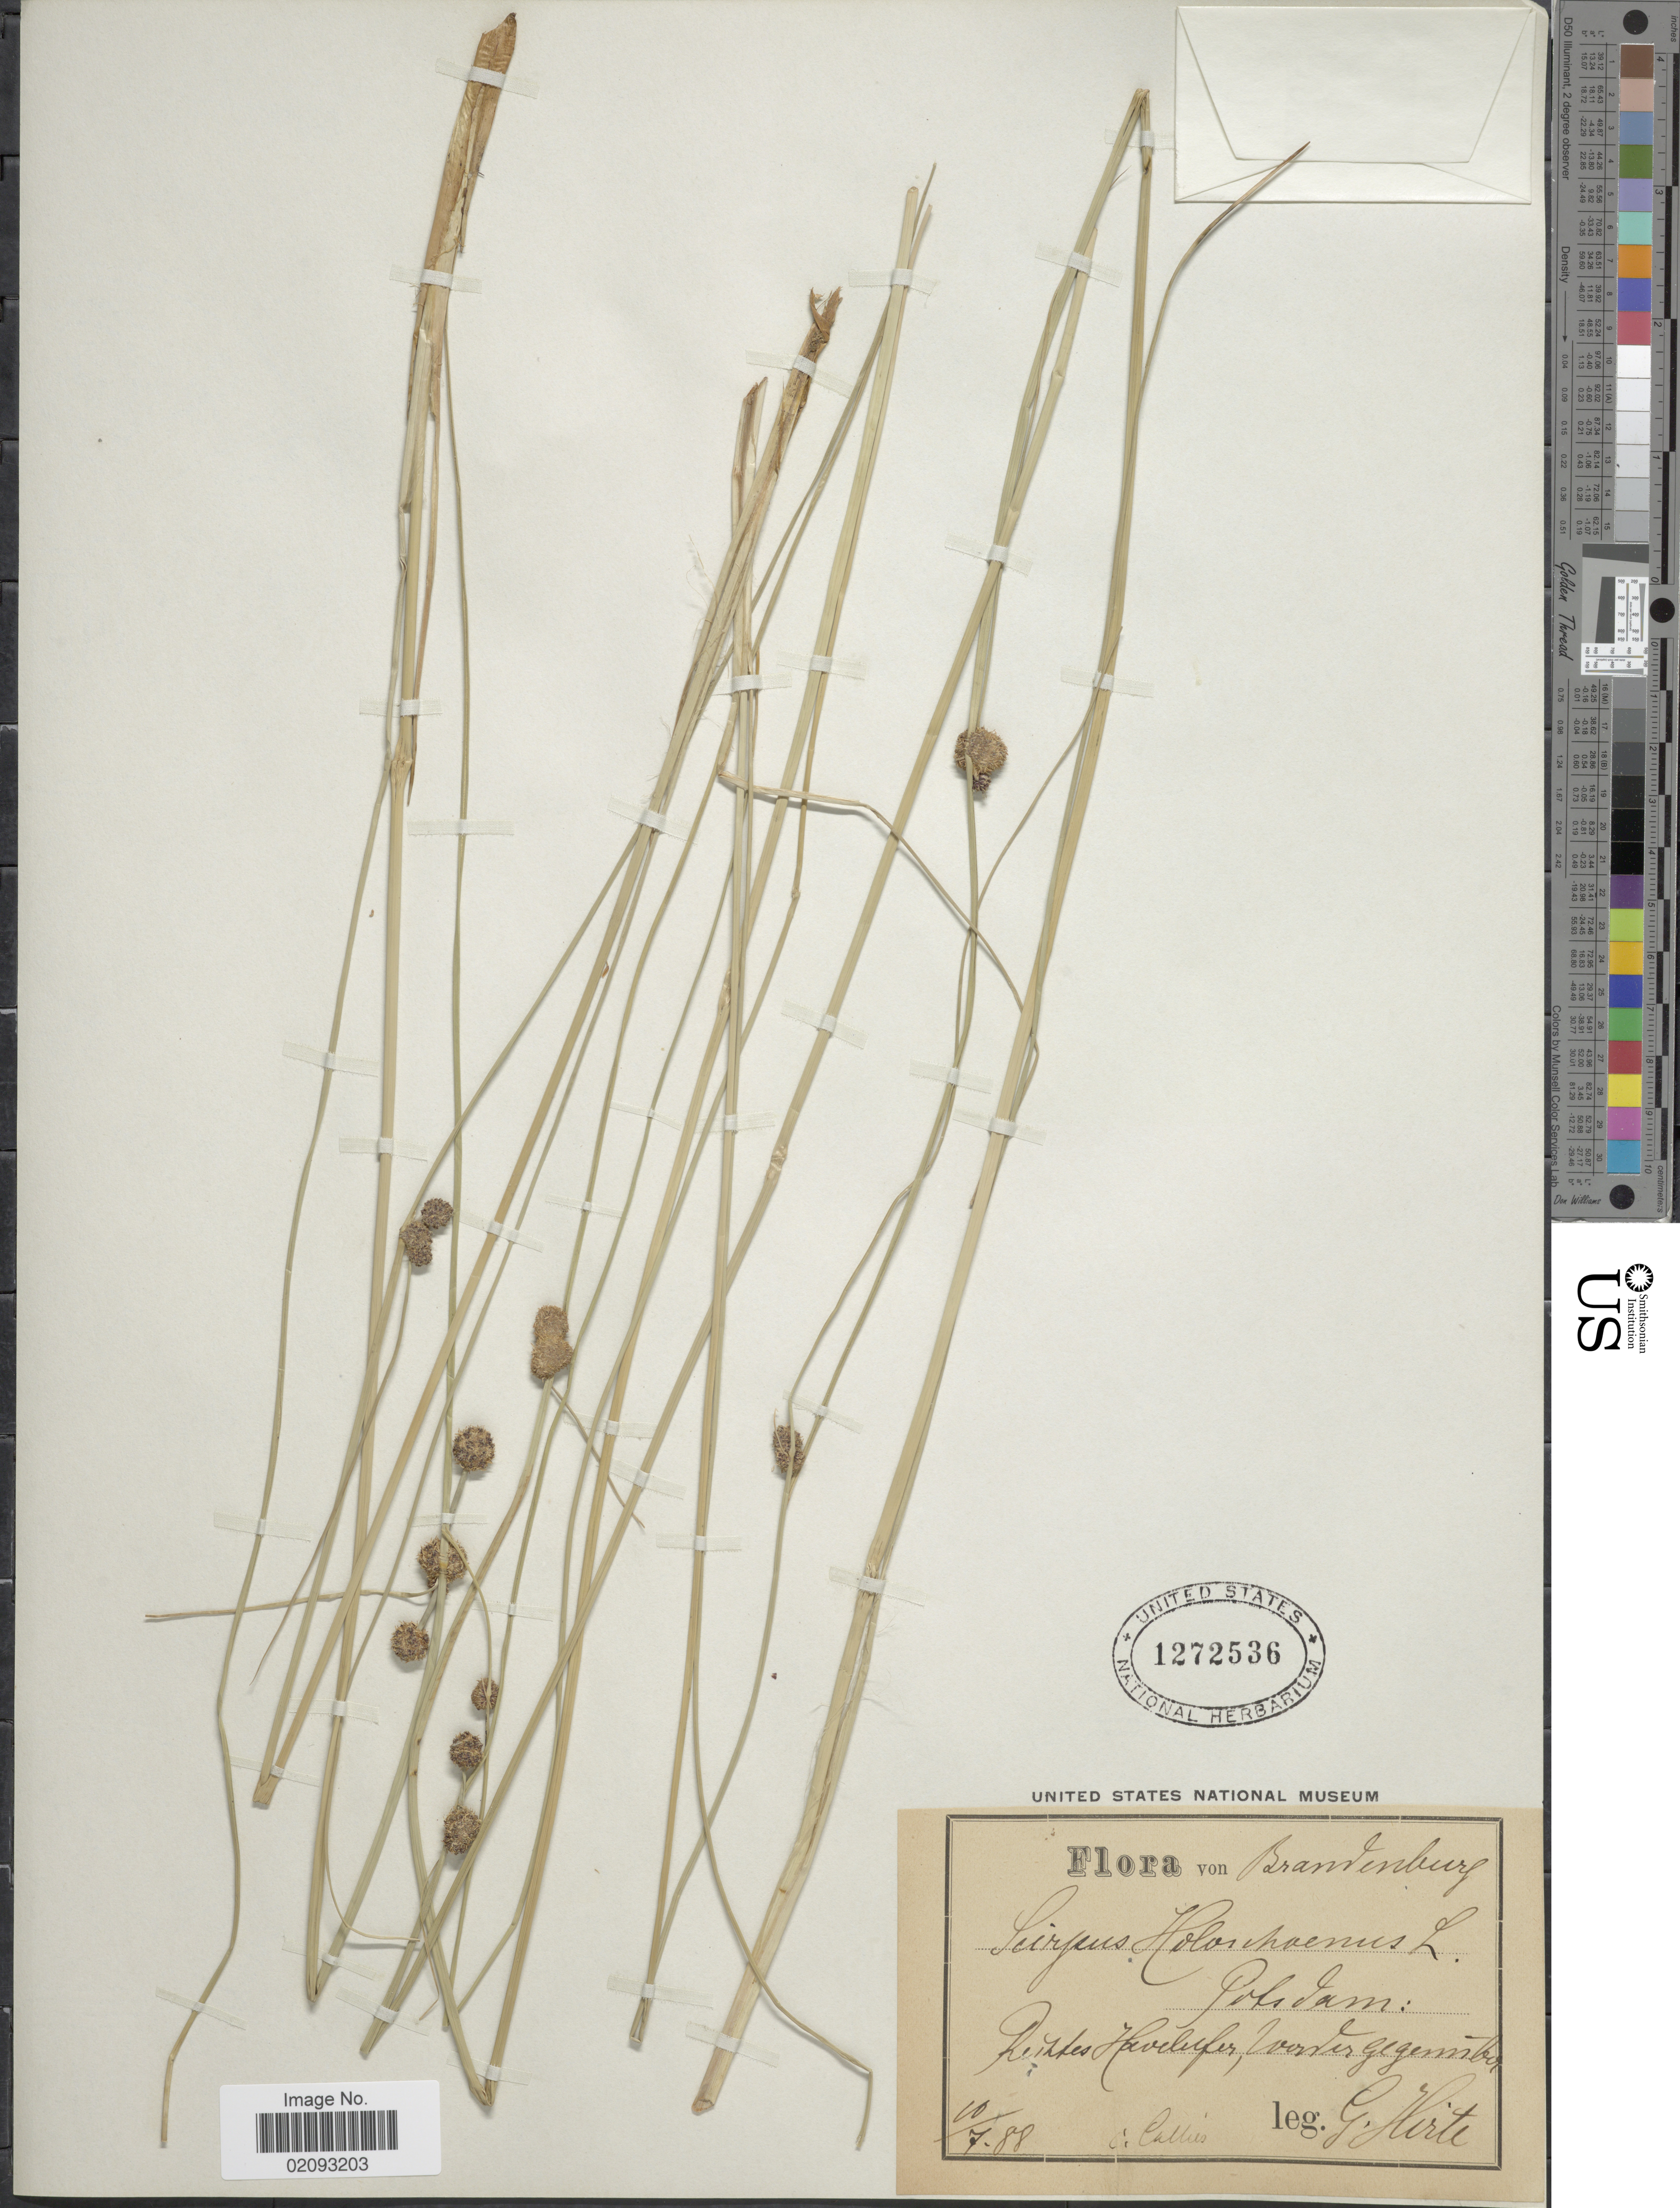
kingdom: Plantae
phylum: Tracheophyta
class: Liliopsida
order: Poales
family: Cyperaceae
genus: Scirpoides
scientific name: Scirpoides holoschoenus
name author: (L.) Soják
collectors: G. Hirte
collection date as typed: Transcribed d/m/y: 10/7/88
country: Germany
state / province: Brandenburg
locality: Reiztes Havelufer, werster gegember [interpreted]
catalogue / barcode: US 1272536